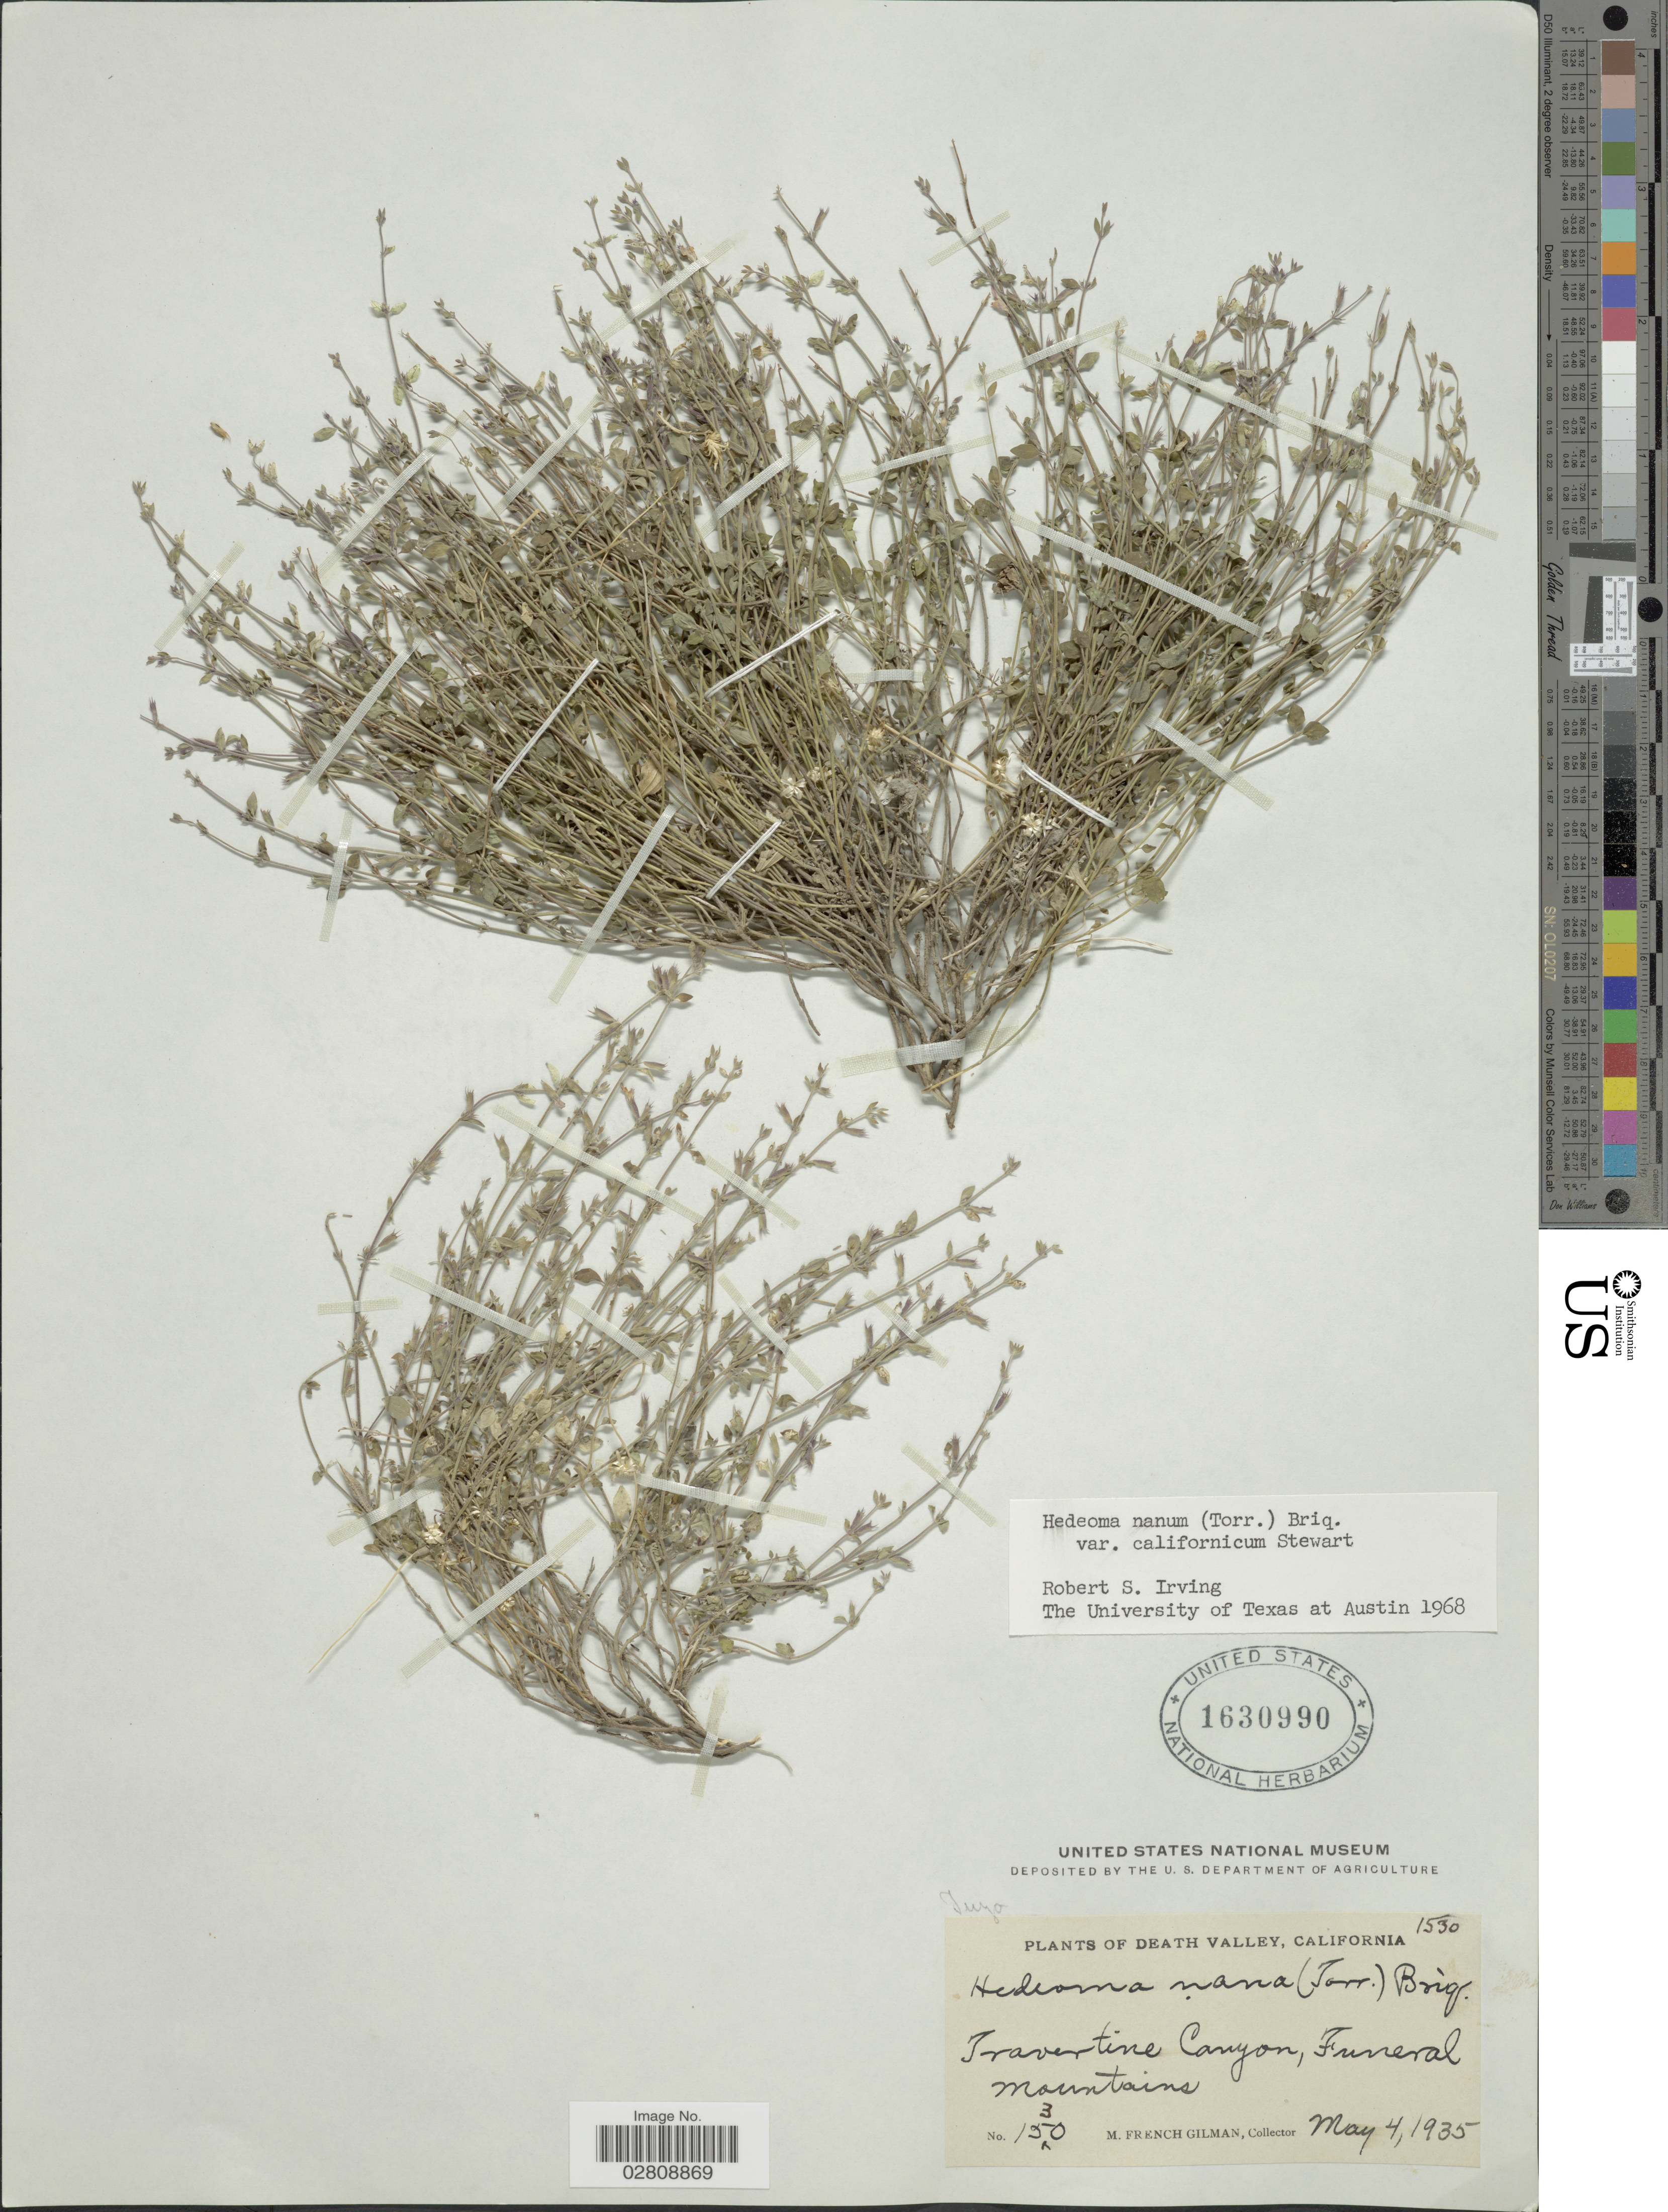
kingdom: Plantae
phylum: Tracheophyta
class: Magnoliopsida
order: Lamiales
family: Lamiaceae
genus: Hedeoma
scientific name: Hedeoma nana subsp. californica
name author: W.S. Stewart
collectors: M. F. Gilman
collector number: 1530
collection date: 1935-05-04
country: United States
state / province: California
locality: Death Valley. Travertine Canyon, Funeral Mountains.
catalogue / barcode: US 1630990